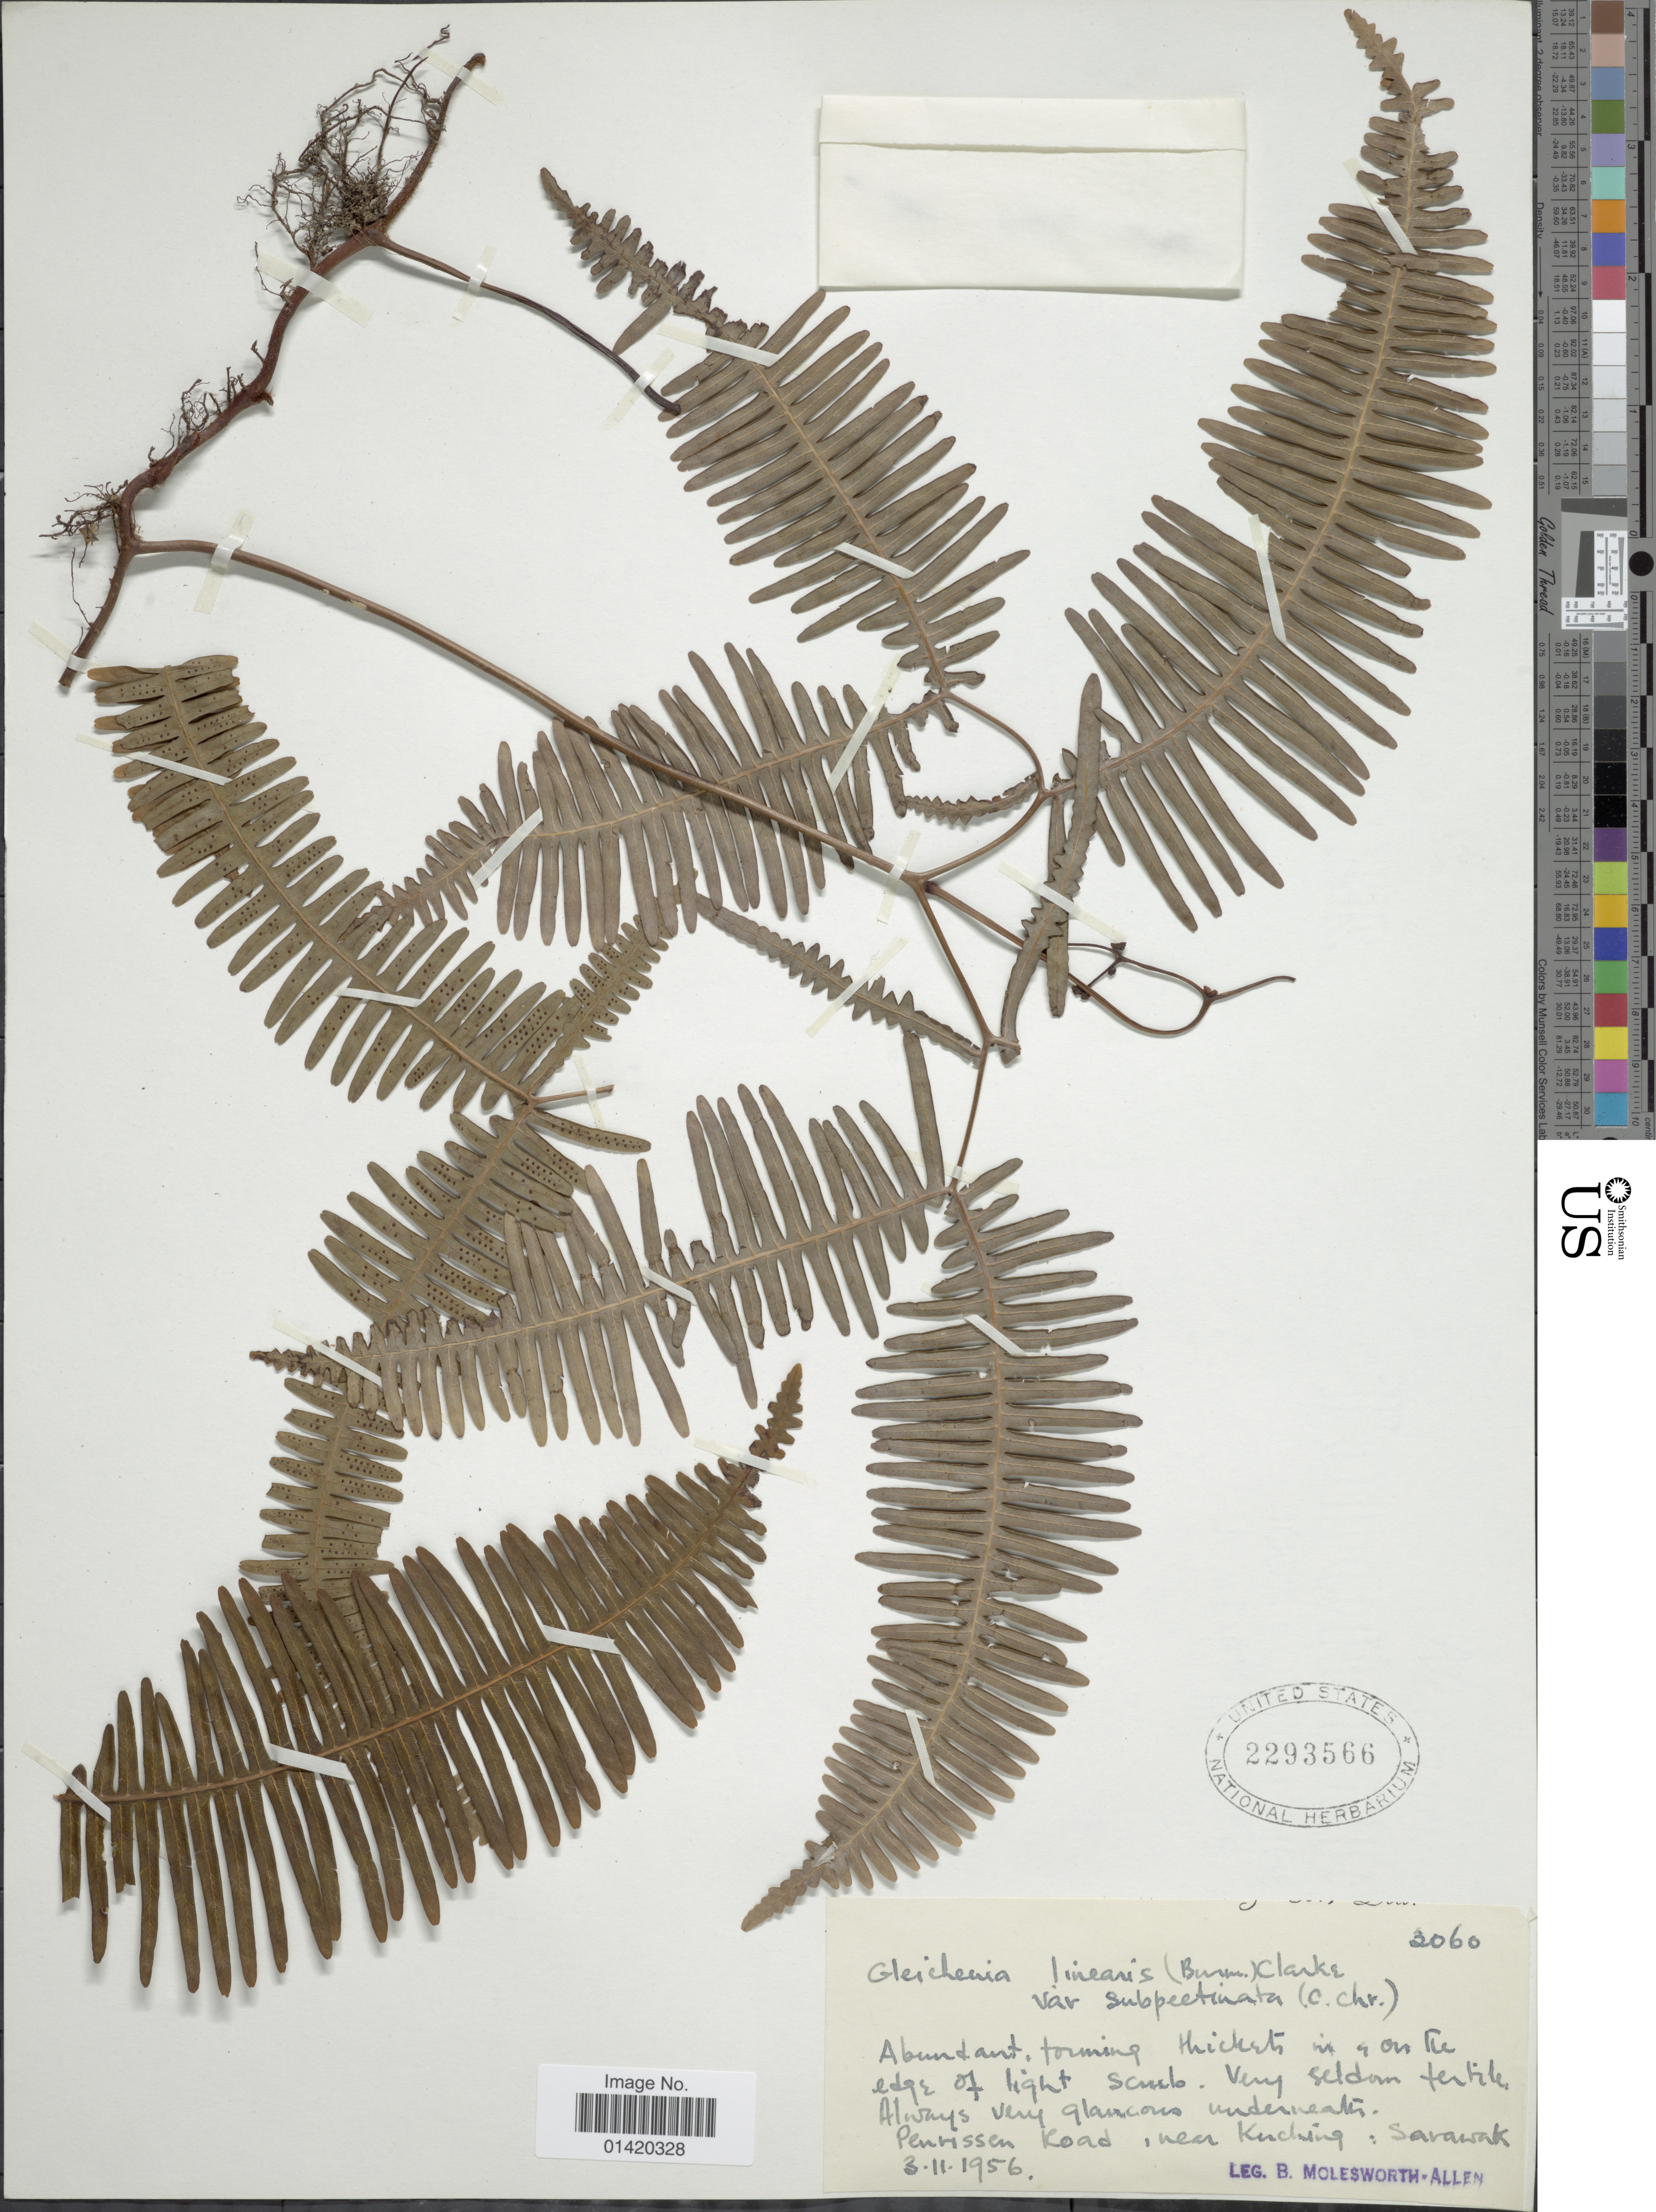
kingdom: Plantae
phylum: Tracheophyta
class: Polypodiopsida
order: Gleicheniales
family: Gleicheniaceae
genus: Dicranopteris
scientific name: Dicranopteris linearis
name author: (Burm. f.) Underw.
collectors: B. E. G. Molesworth-Allen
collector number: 2060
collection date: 1956-11-03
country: Malaysia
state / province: Sarawak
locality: Penrissen Road, near Kuching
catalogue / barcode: US 2293566